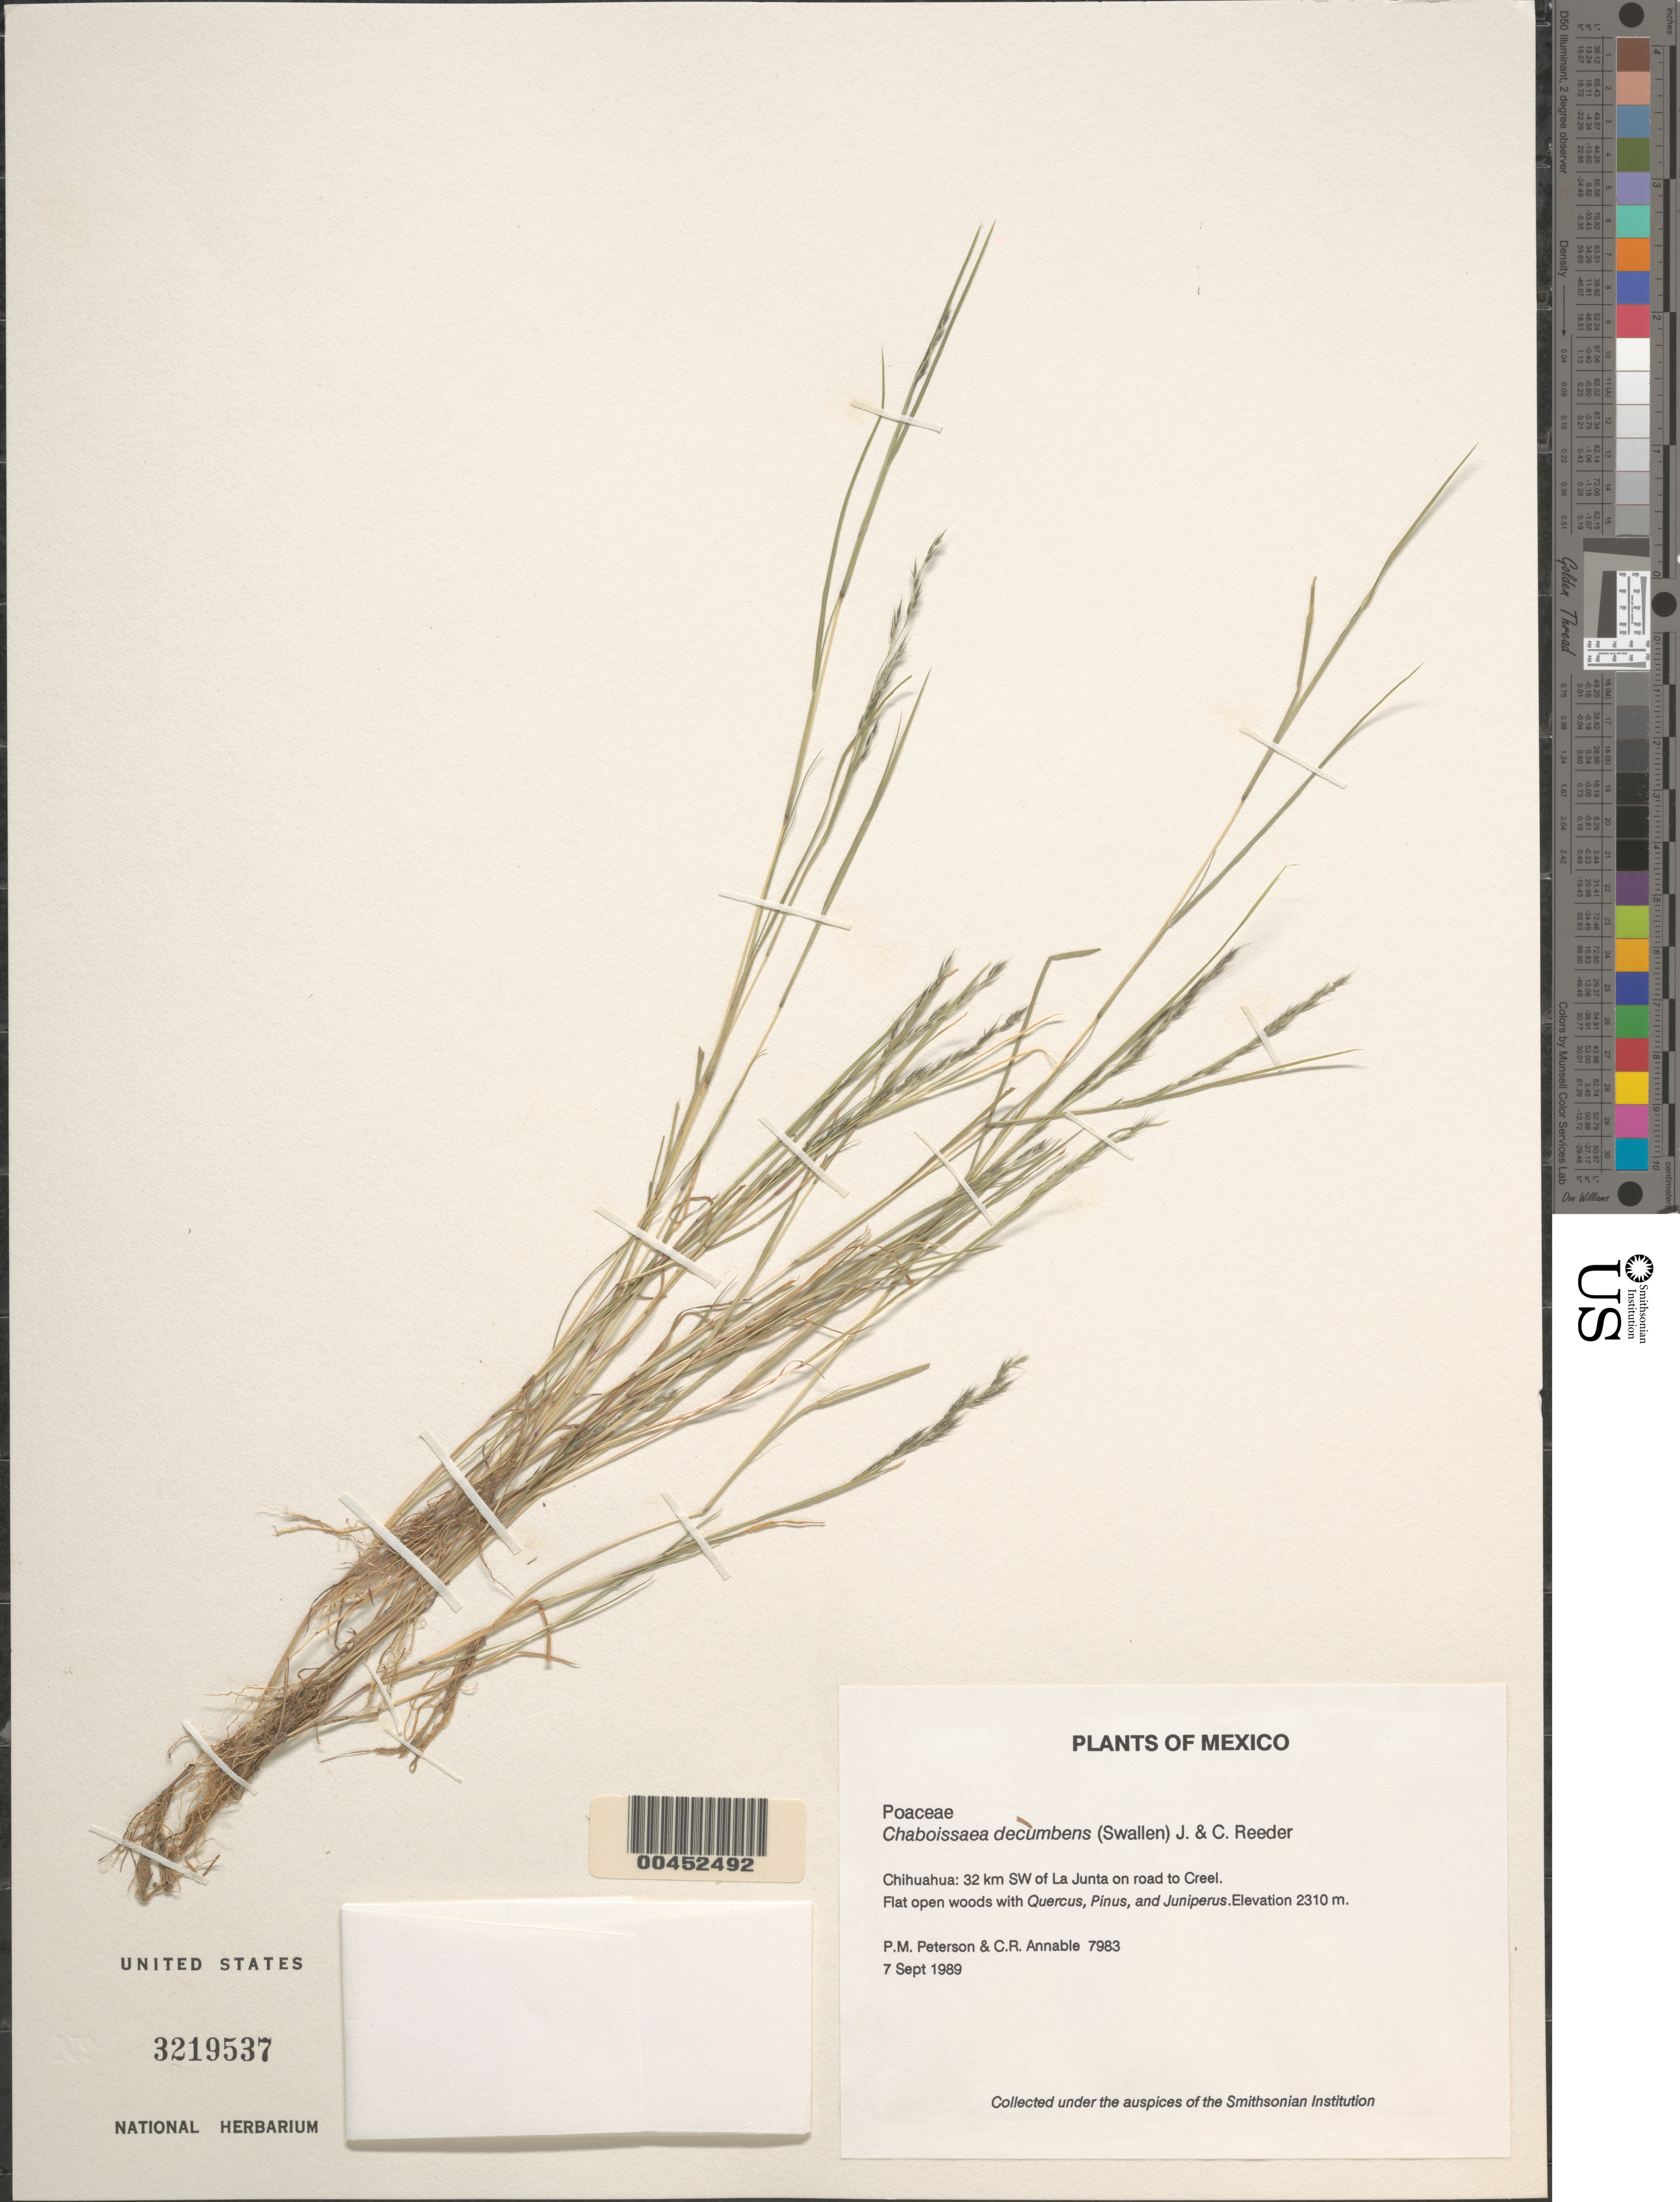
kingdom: Plantae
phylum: Tracheophyta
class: Liliopsida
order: Poales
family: Poaceae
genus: Muhlenbergia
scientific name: Muhlenbergia decumbens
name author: Swallen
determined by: Peterson, Paul M., (BOT), Smithsonian Institution - National Museum of Natural History (UNITED STATES)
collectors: P. M. Peterson, C. R. Annable & Y. Herrera Arrieta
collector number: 07983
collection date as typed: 09 Sep 1989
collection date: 1989-09-09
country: Mexico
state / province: Chihuahua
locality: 13 km W of Cuauhtemoc on Mex 16.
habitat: Wet meadow in dark mud. Elevation 2000 m.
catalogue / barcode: US 3219537